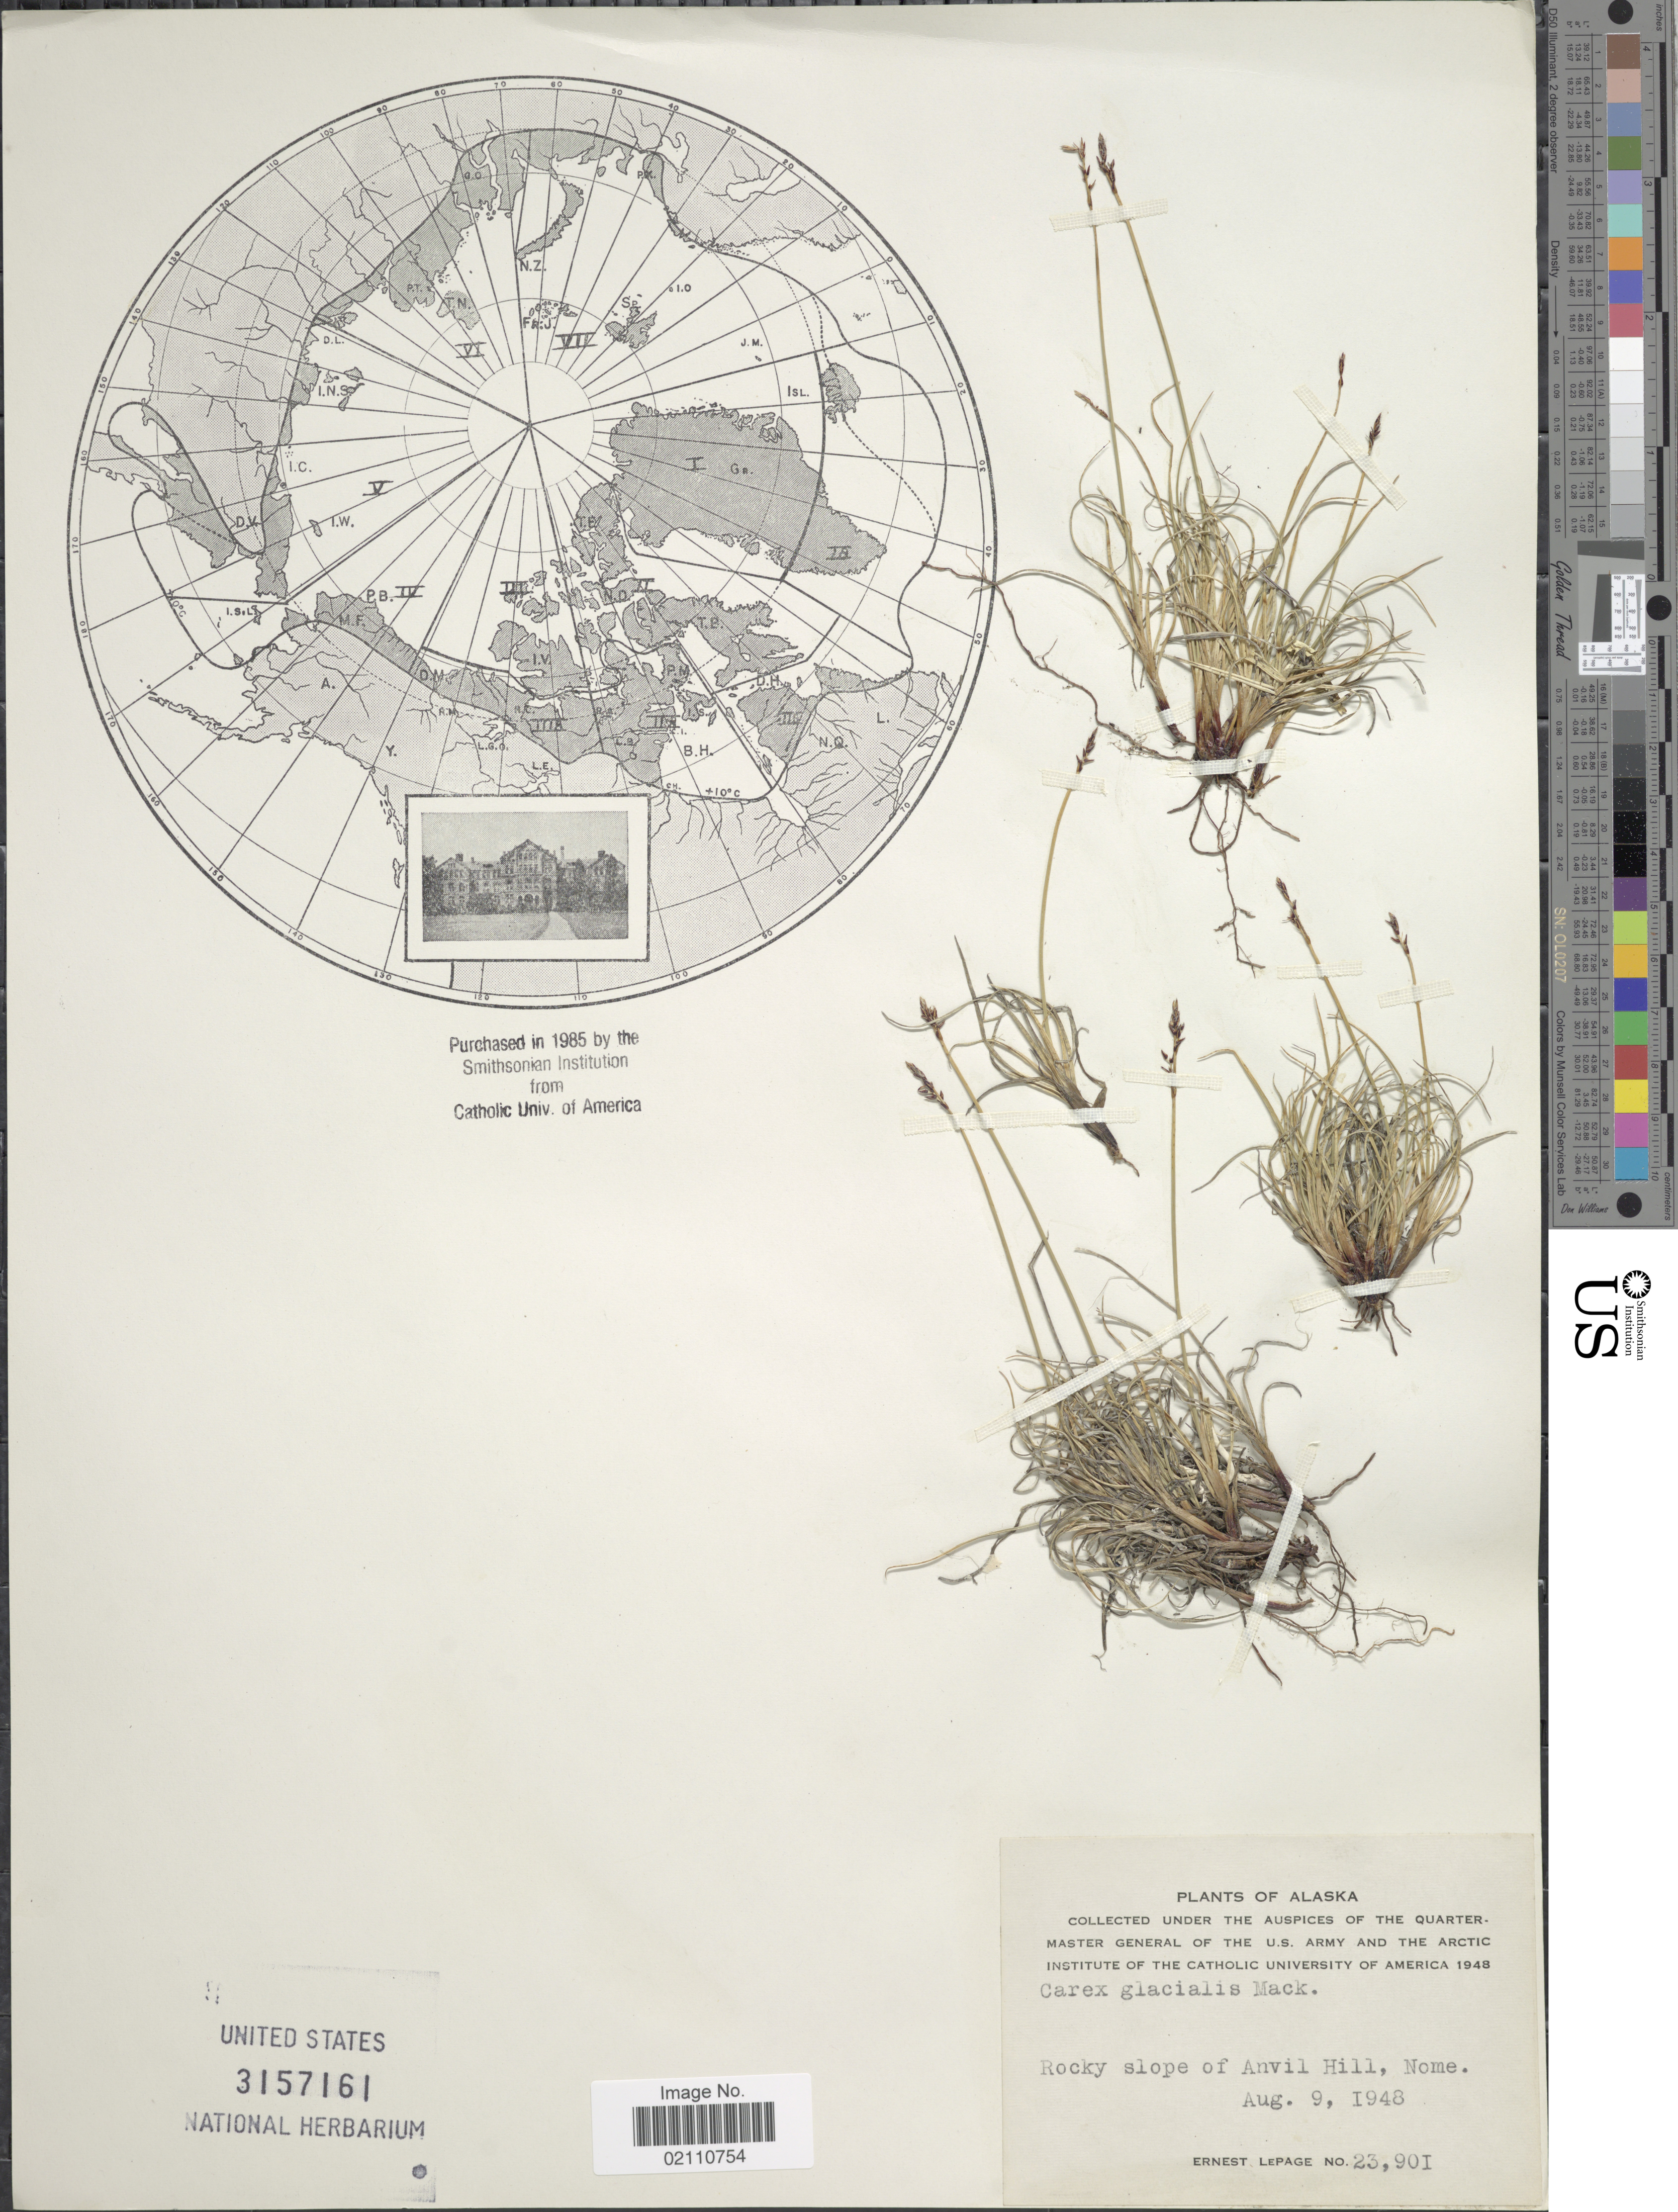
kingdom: Plantae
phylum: Tracheophyta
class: Liliopsida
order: Poales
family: Cyperaceae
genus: Carex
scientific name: Carex glacialis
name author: Mack.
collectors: E. Lepage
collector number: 23901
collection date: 1948-08-09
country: United States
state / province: Alaska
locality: Rocky slope of Anvil Hill, Nome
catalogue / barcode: US 3157161